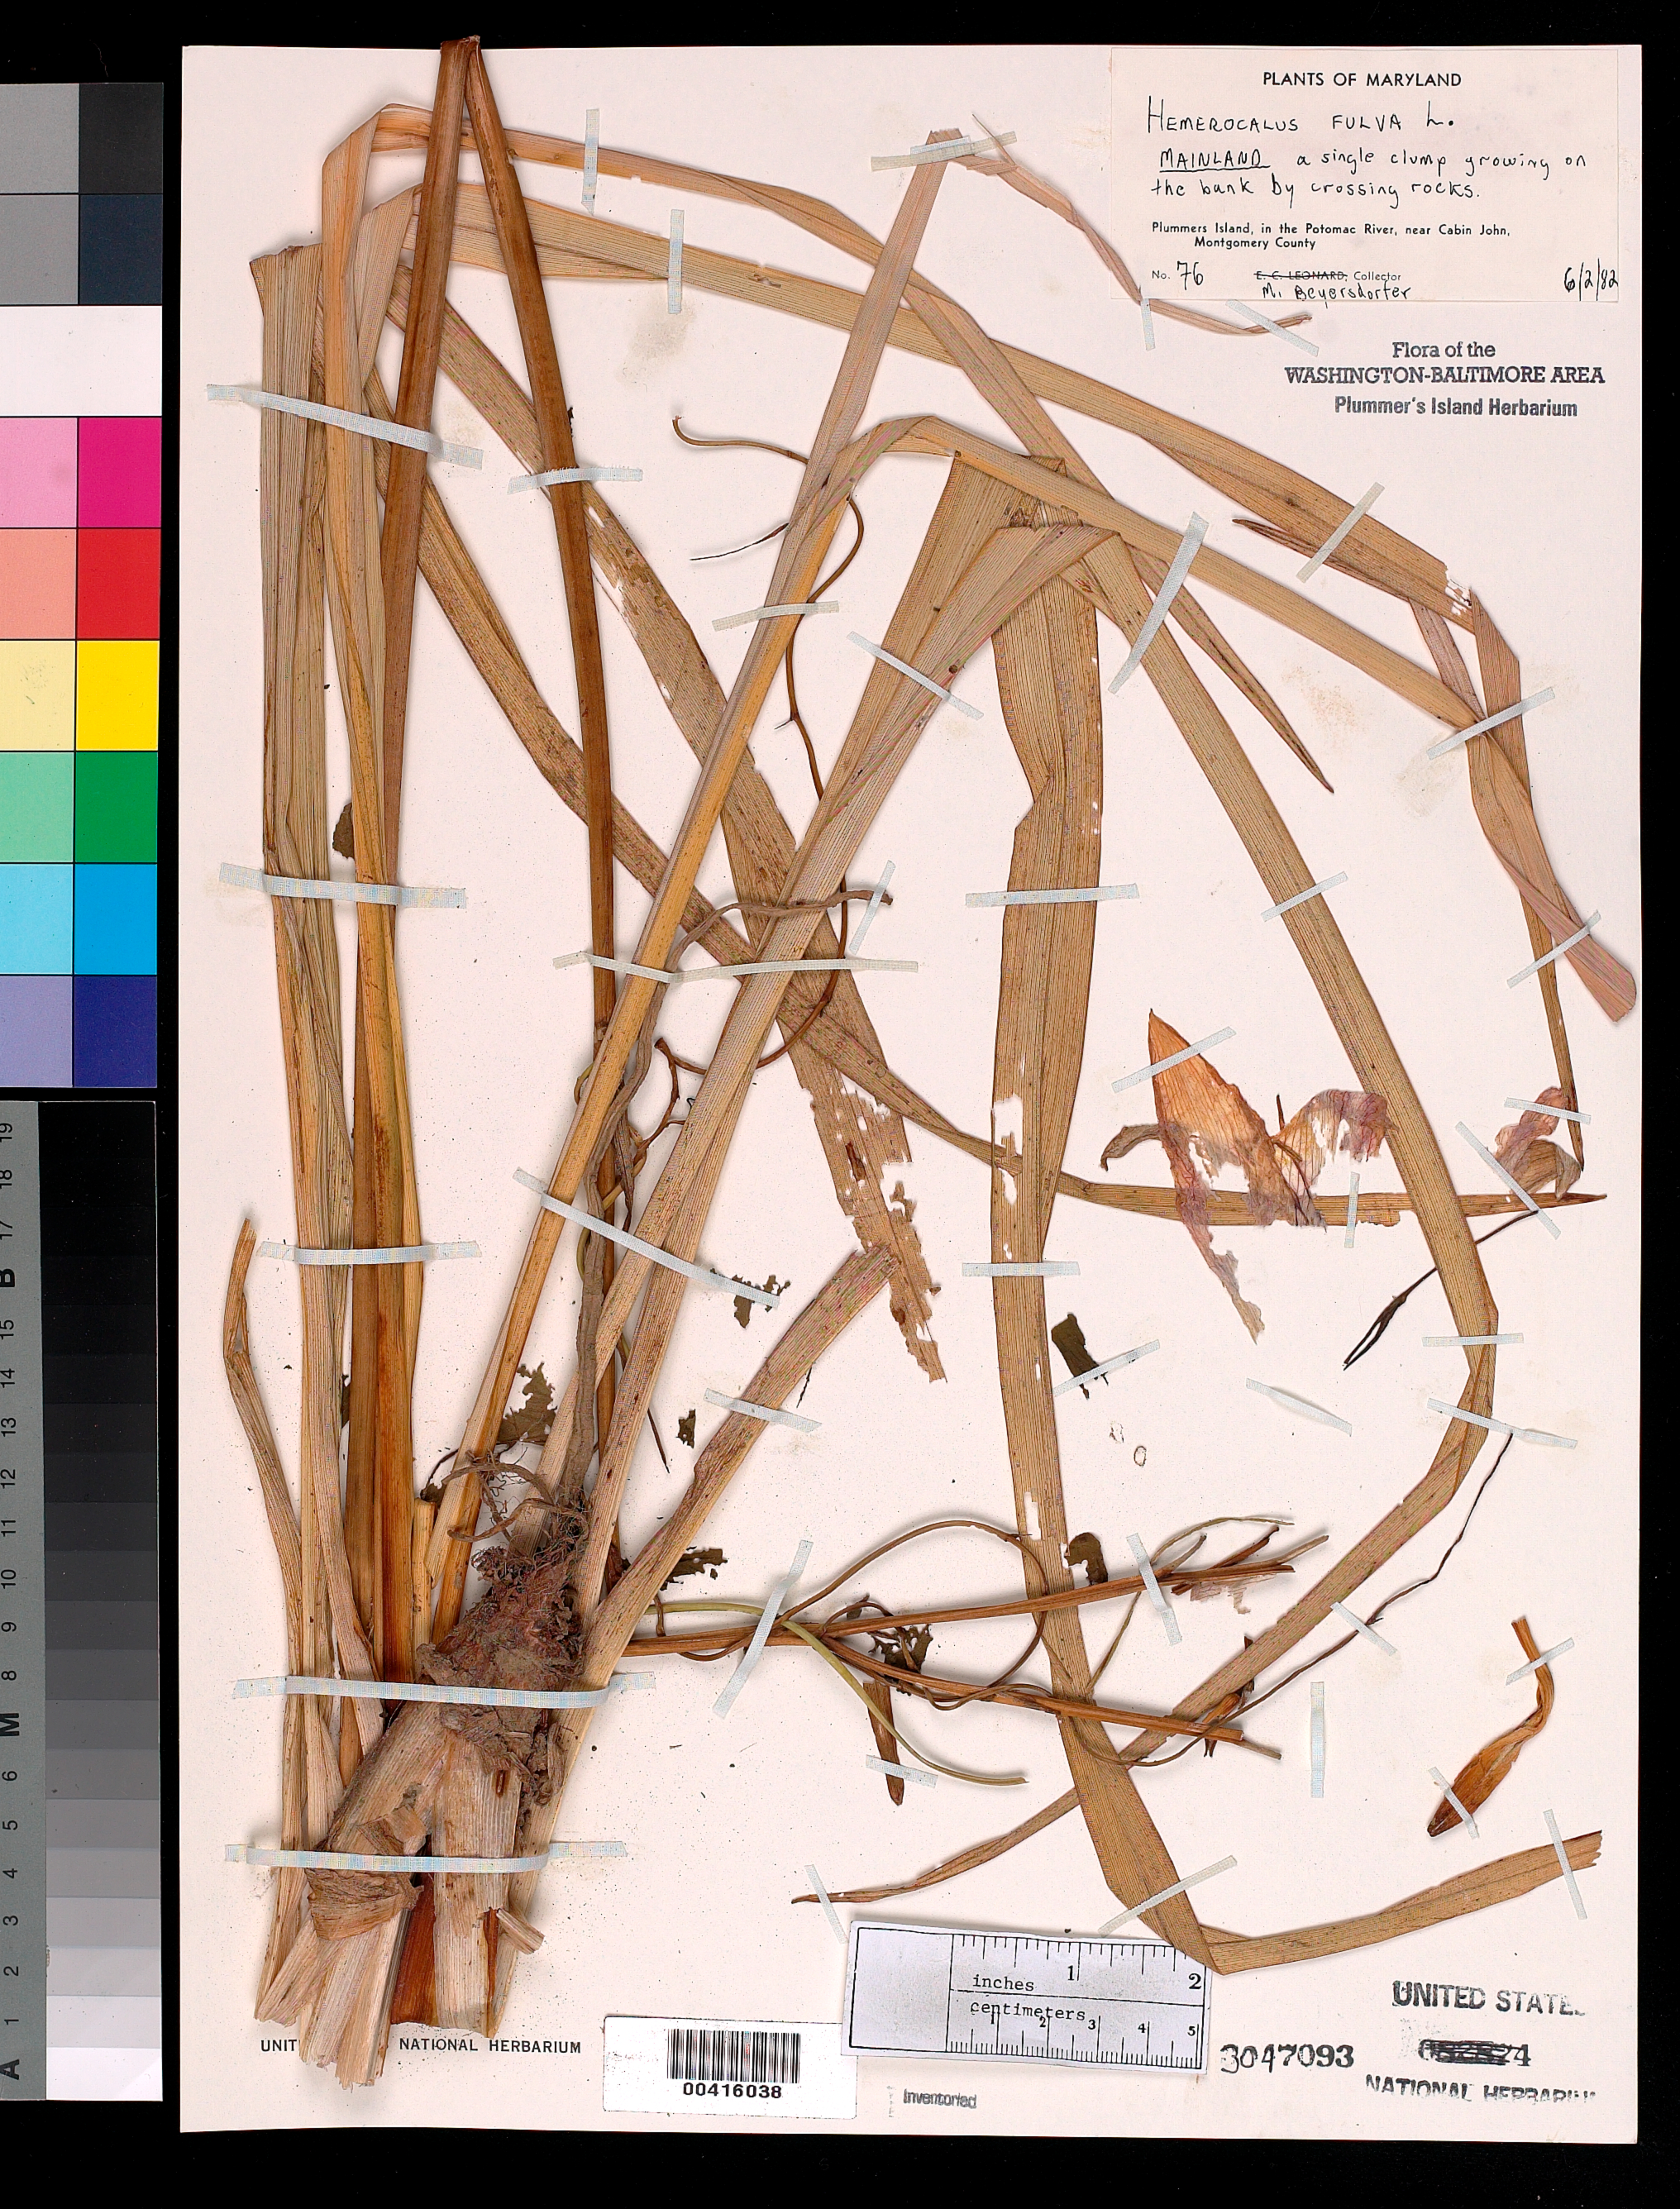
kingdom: Plantae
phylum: Tracheophyta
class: Liliopsida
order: Asparagales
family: Asphodelaceae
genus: Hemerocallis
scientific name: Hemerocallis fulva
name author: L.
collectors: M. Beyersdorfer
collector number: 76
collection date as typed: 02 Jun 1982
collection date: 1982-06-02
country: United States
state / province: Maryland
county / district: Montgomery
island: Plummers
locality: Plummer's Island; bank by Crossing Rocks C. & O. Canal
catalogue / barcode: US 3047093